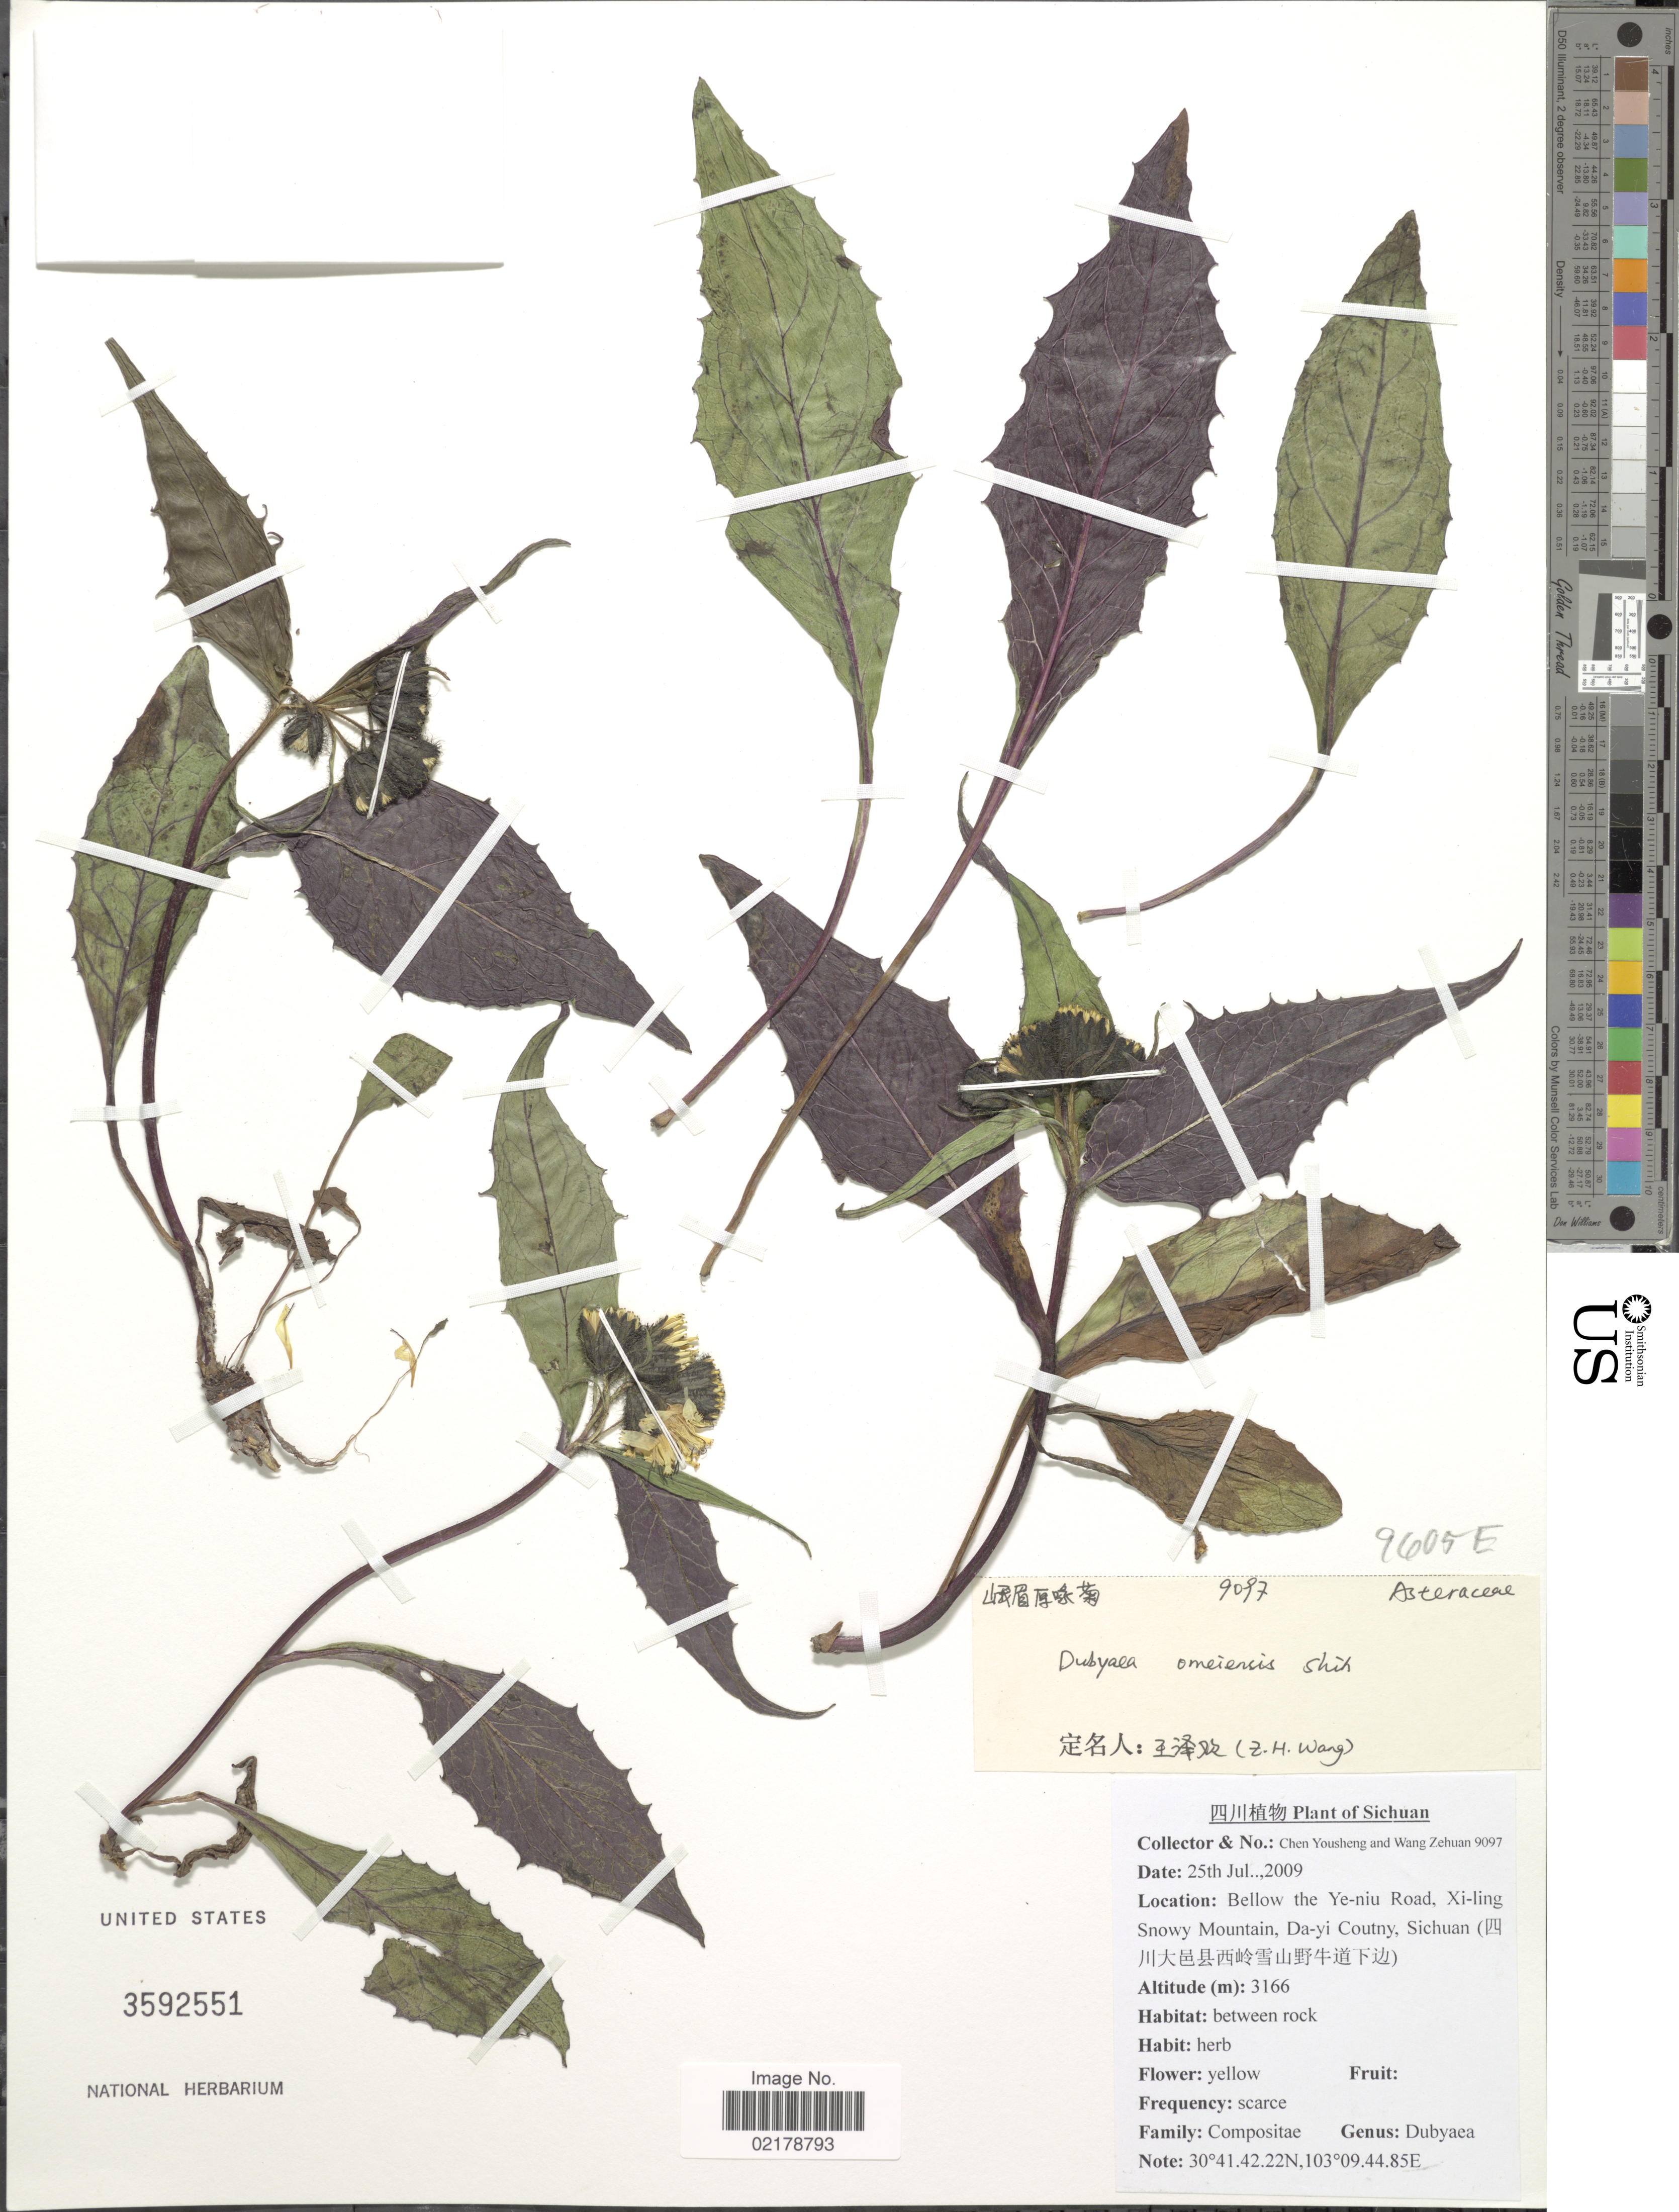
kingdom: Plantae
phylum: Tracheophyta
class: Magnoliopsida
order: Asterales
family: Asteraceae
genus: Dubyaea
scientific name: Dubyaea omeiensis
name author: C. Shih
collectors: C. Yousheng & W. Zehuan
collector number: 9097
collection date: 2009-07-25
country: China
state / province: Sichuan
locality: Bellow the Ye-niu Road, Xi-ling Snowy Mountain, Da-yi County, Sichuan (X)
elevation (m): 3166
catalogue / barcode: US 3592551